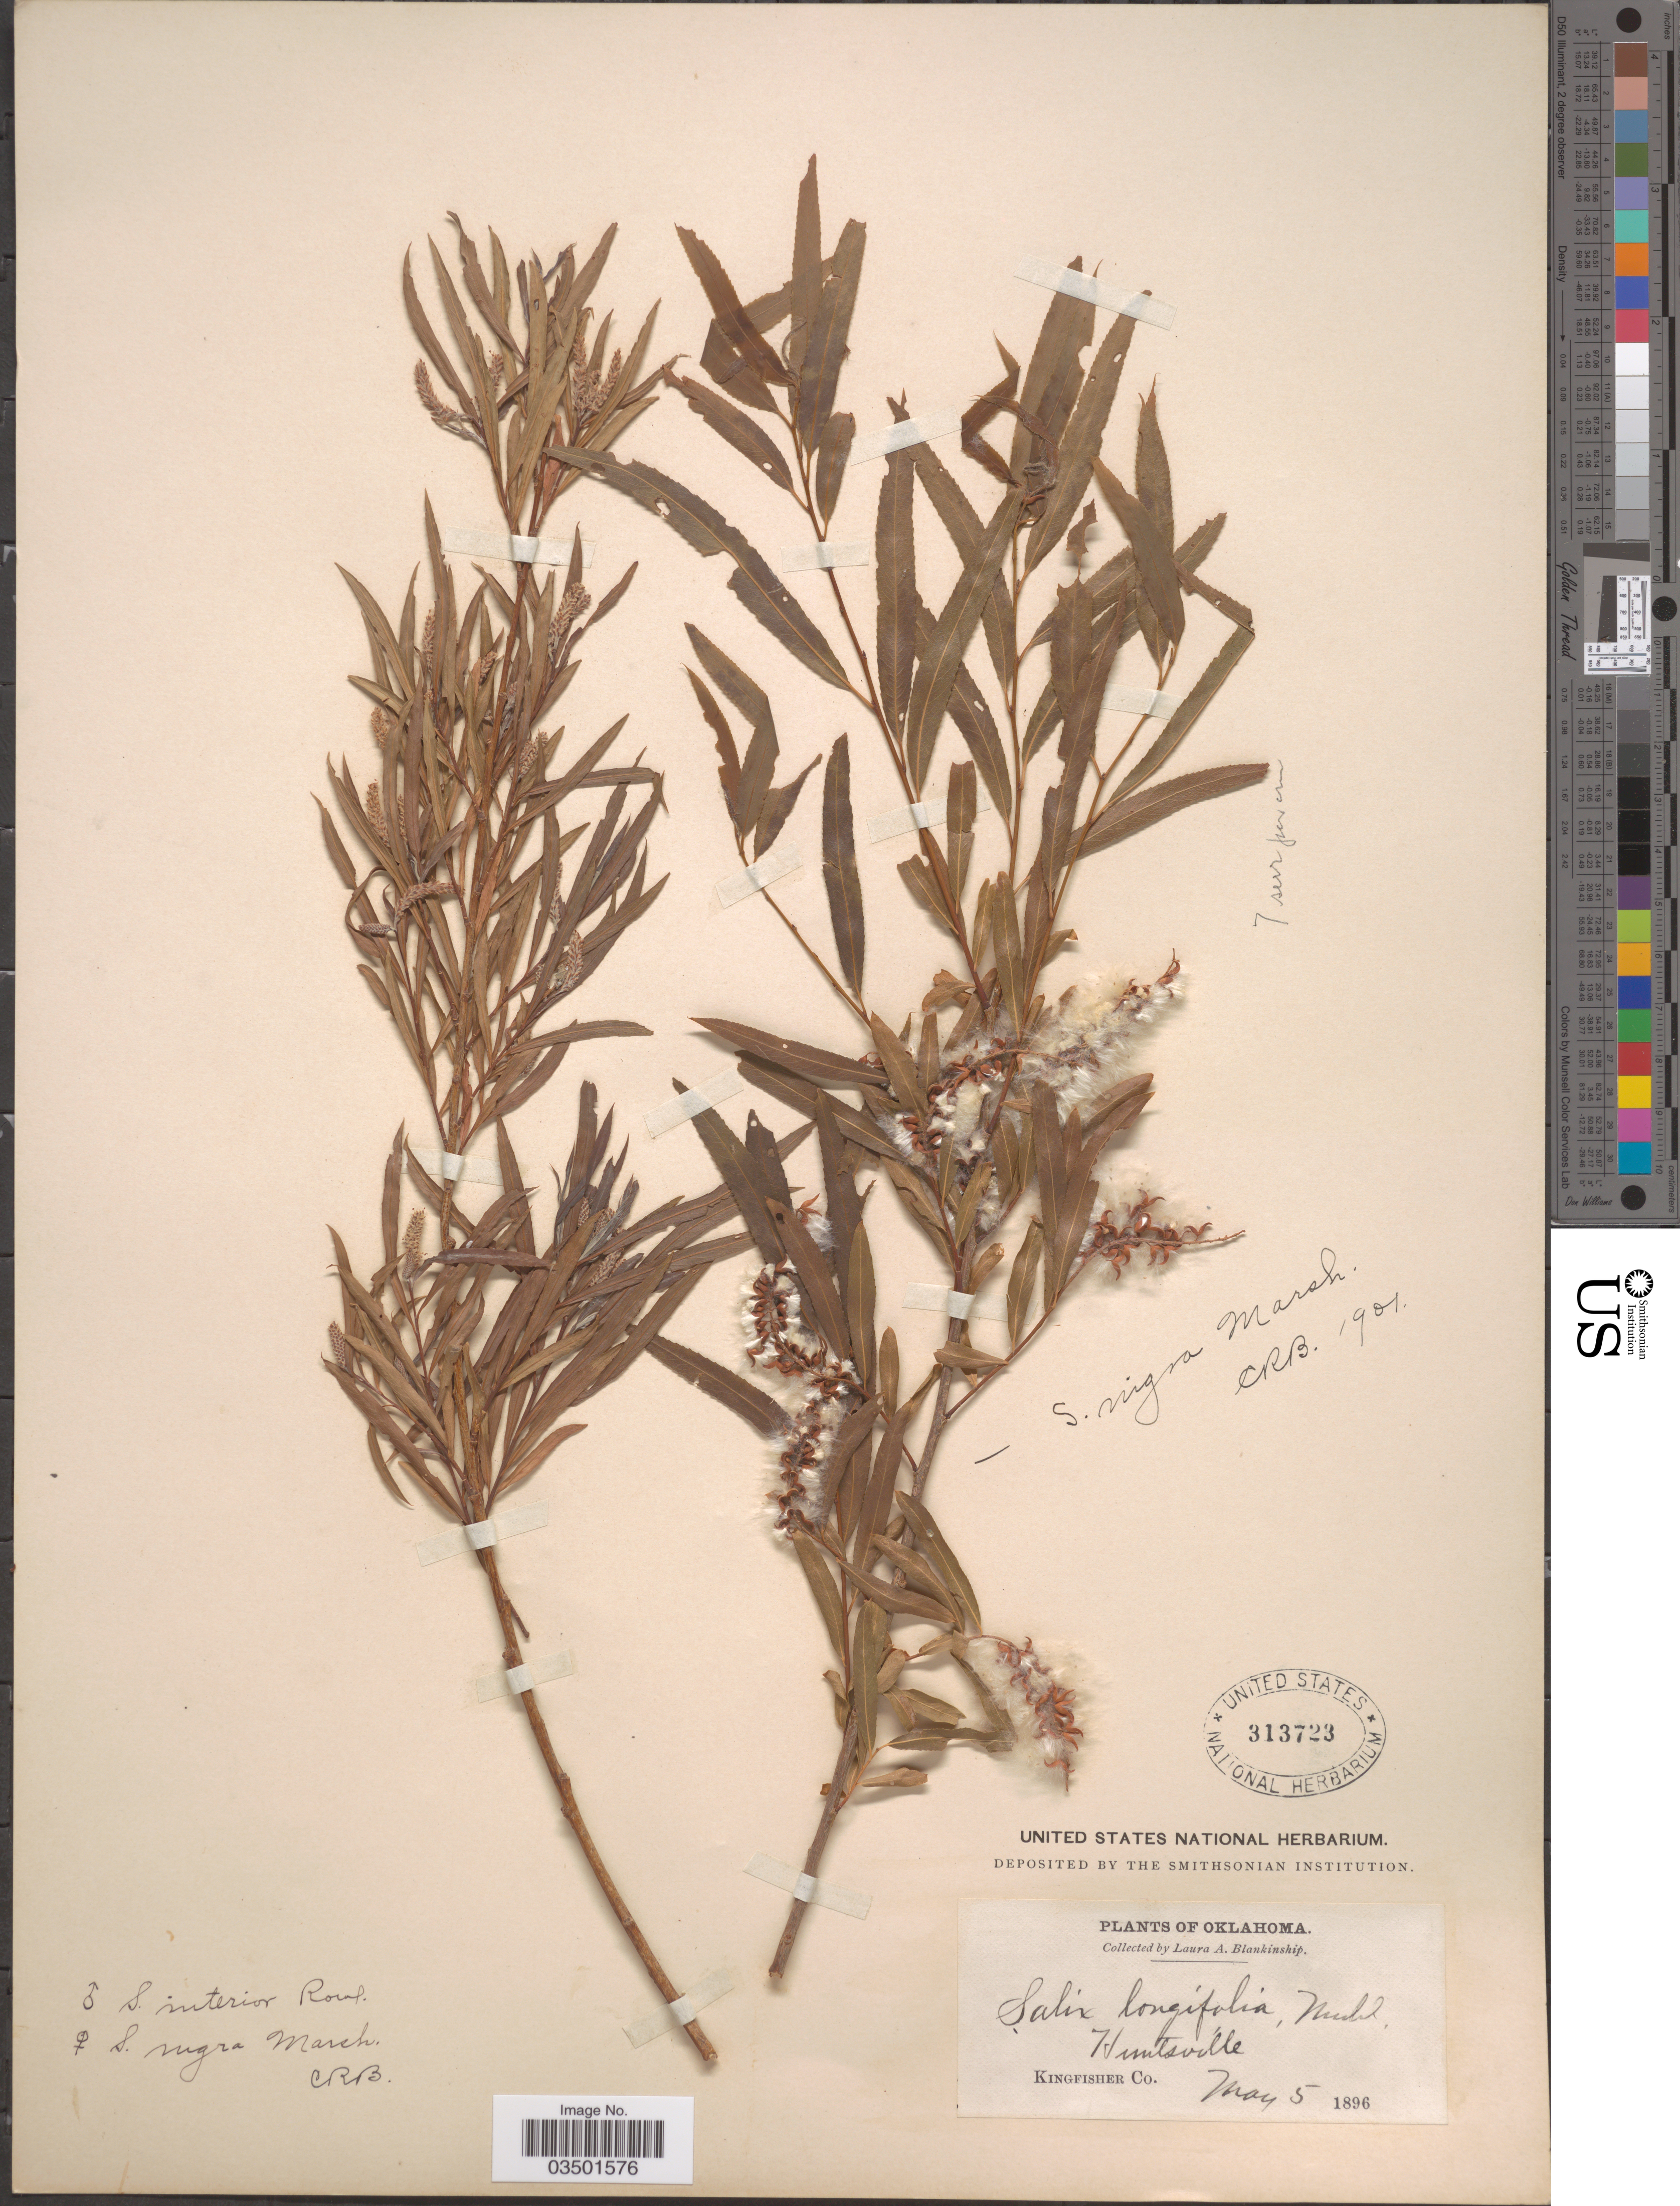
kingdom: Plantae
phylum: Tracheophyta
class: Magnoliopsida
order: Malpighiales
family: Salicaceae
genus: Salix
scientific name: Salix nigra var. lindheimeri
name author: C.K. Schneid.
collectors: L. A. Blankinship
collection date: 1896-05-05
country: United States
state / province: Oklahoma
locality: Huntsville. Kingfisher Co.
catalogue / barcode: US 313723